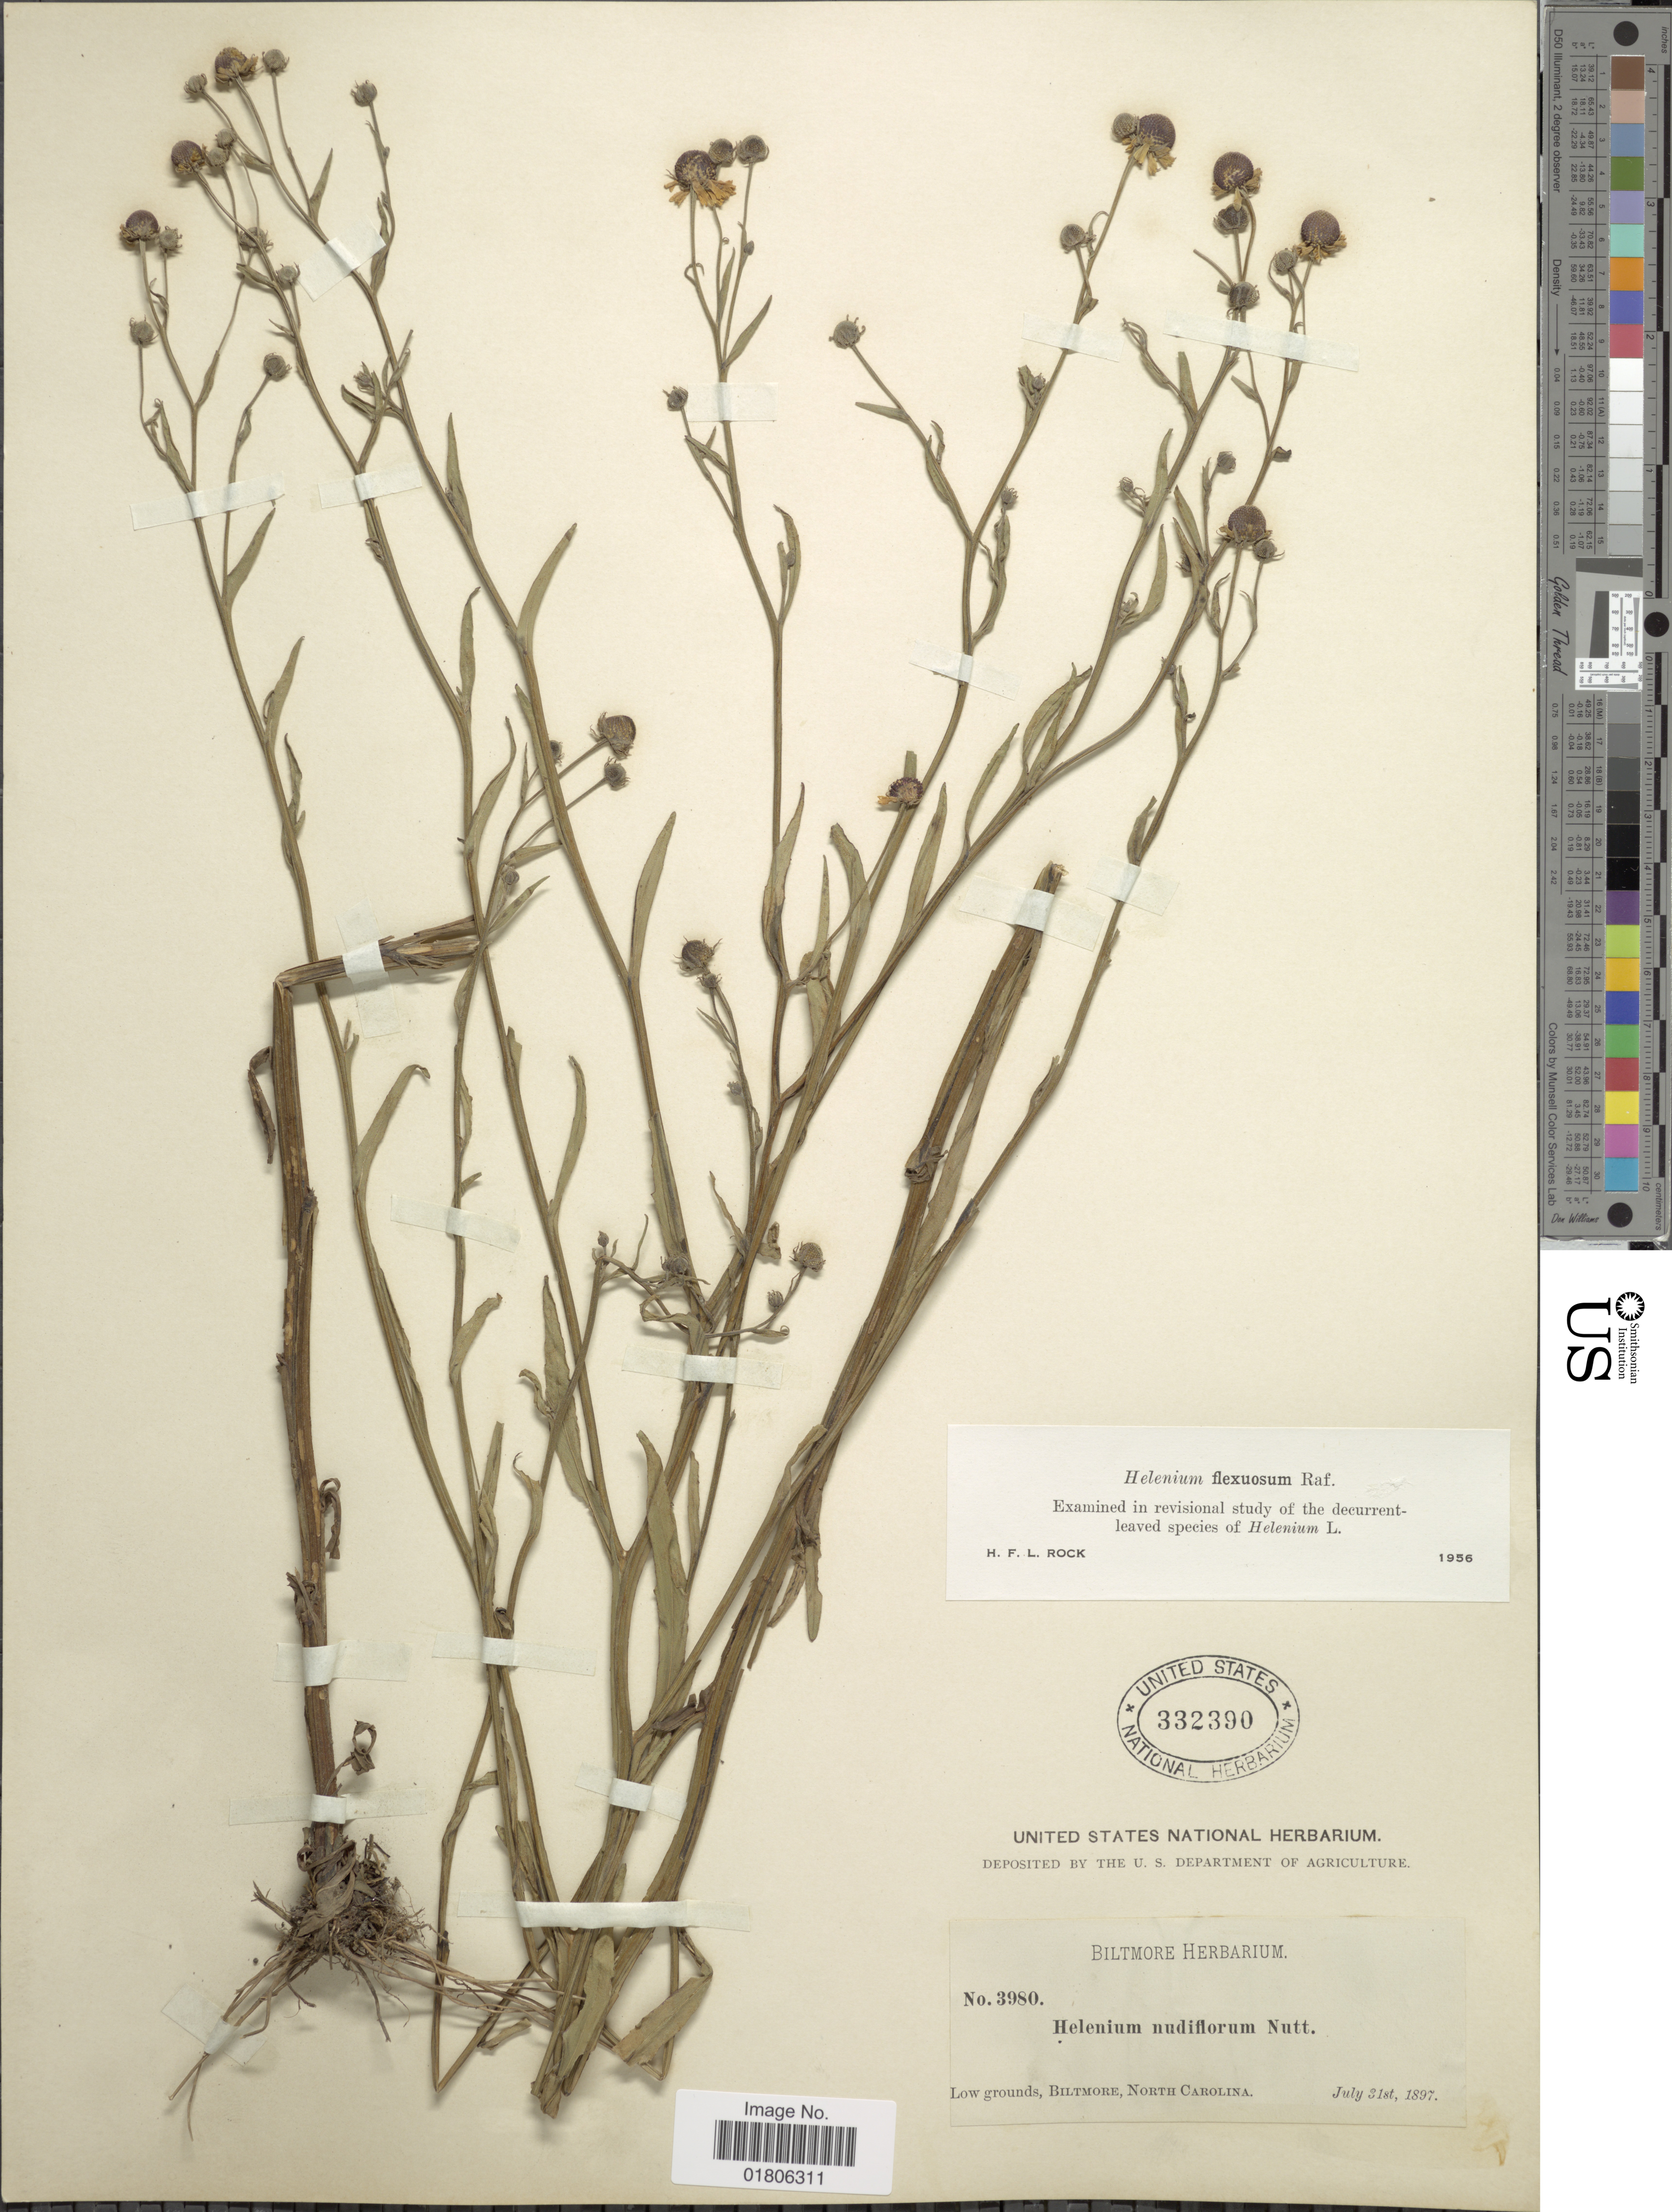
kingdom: Plantae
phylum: Tracheophyta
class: Magnoliopsida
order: Asterales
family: Asteraceae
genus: Helenium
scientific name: Helenium flexuosum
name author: Raf.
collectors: ex herb. Biltmore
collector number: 3980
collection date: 1897-07-31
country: United States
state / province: North Carolina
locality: Biltmore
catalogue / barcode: US 332390